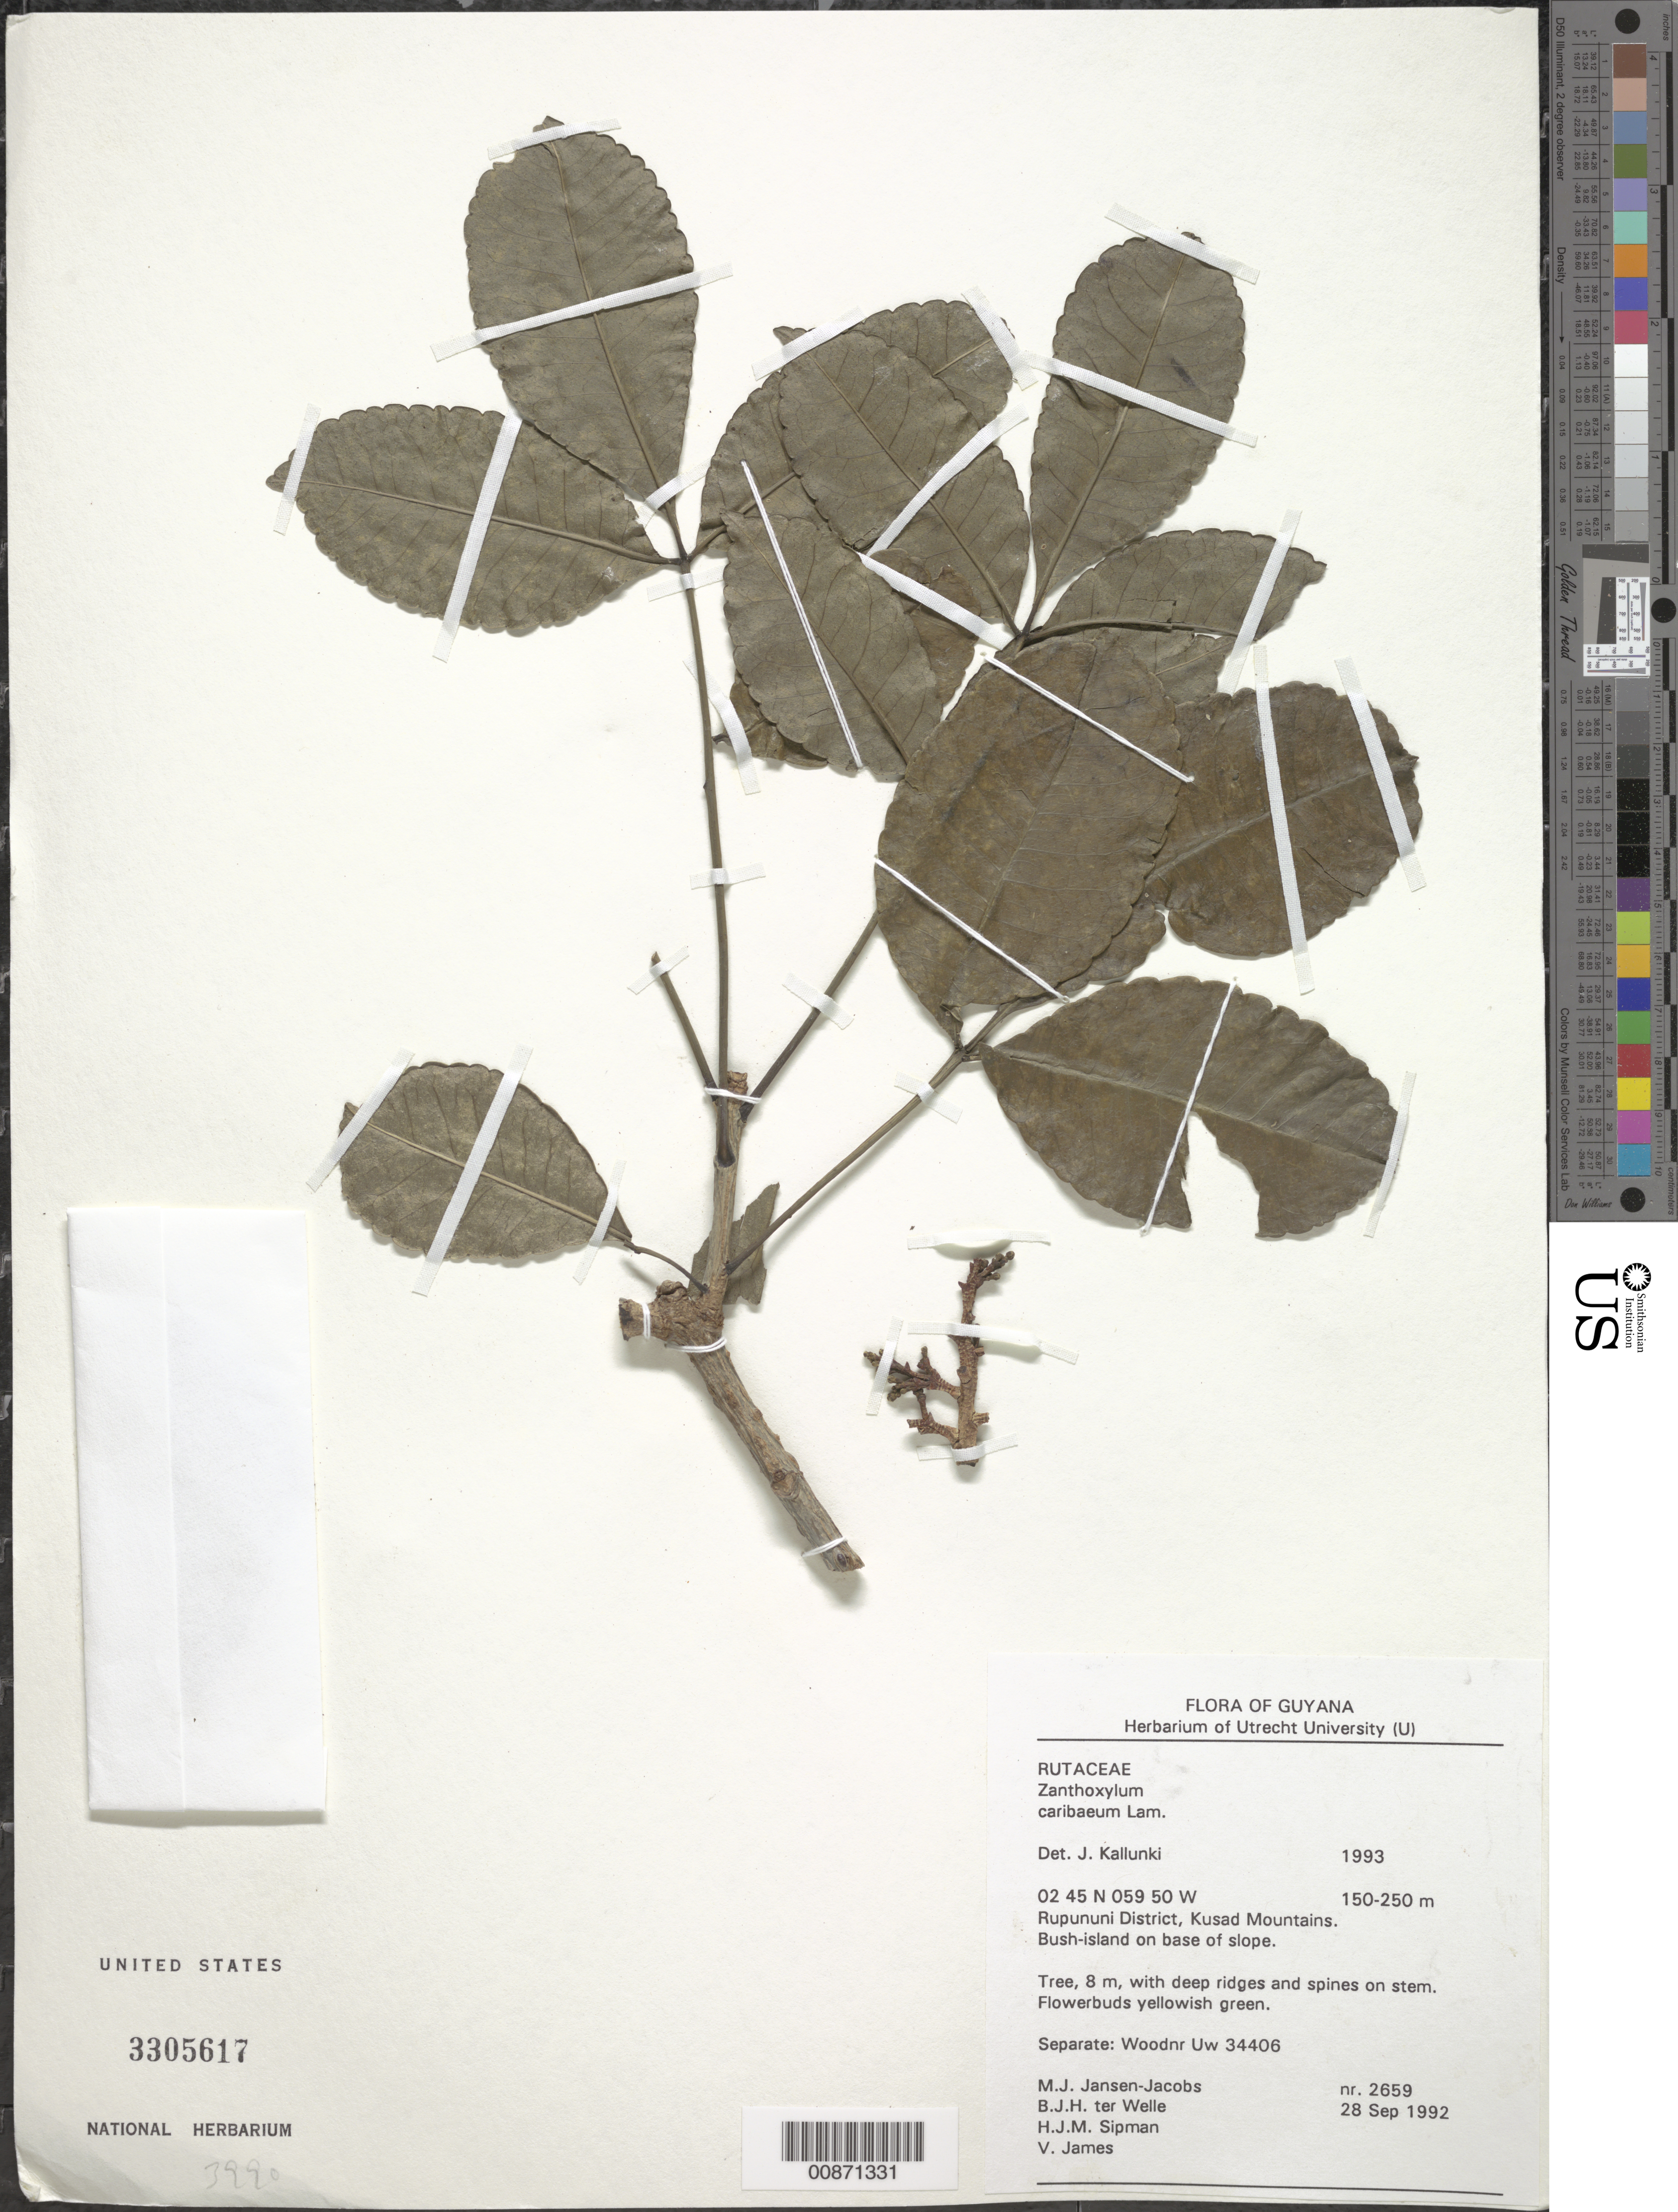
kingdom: Plantae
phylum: Tracheophyta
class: Magnoliopsida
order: Sapindales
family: Rutaceae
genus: Zanthoxylum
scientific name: Zanthoxylum caribaeum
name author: Lam.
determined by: Kallunki, Jacquelyn A.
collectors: M. J. Jansen-Jacobs, B. Welle, H. J. M. Sipman & V. James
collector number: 2659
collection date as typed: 28-Sep-92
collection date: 1992-09-28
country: Guyana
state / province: U. Takutu-U. Essequibo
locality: Kusad Mountains, Rupununi District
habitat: Bush island on base of slope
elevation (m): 150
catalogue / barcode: US 3305617